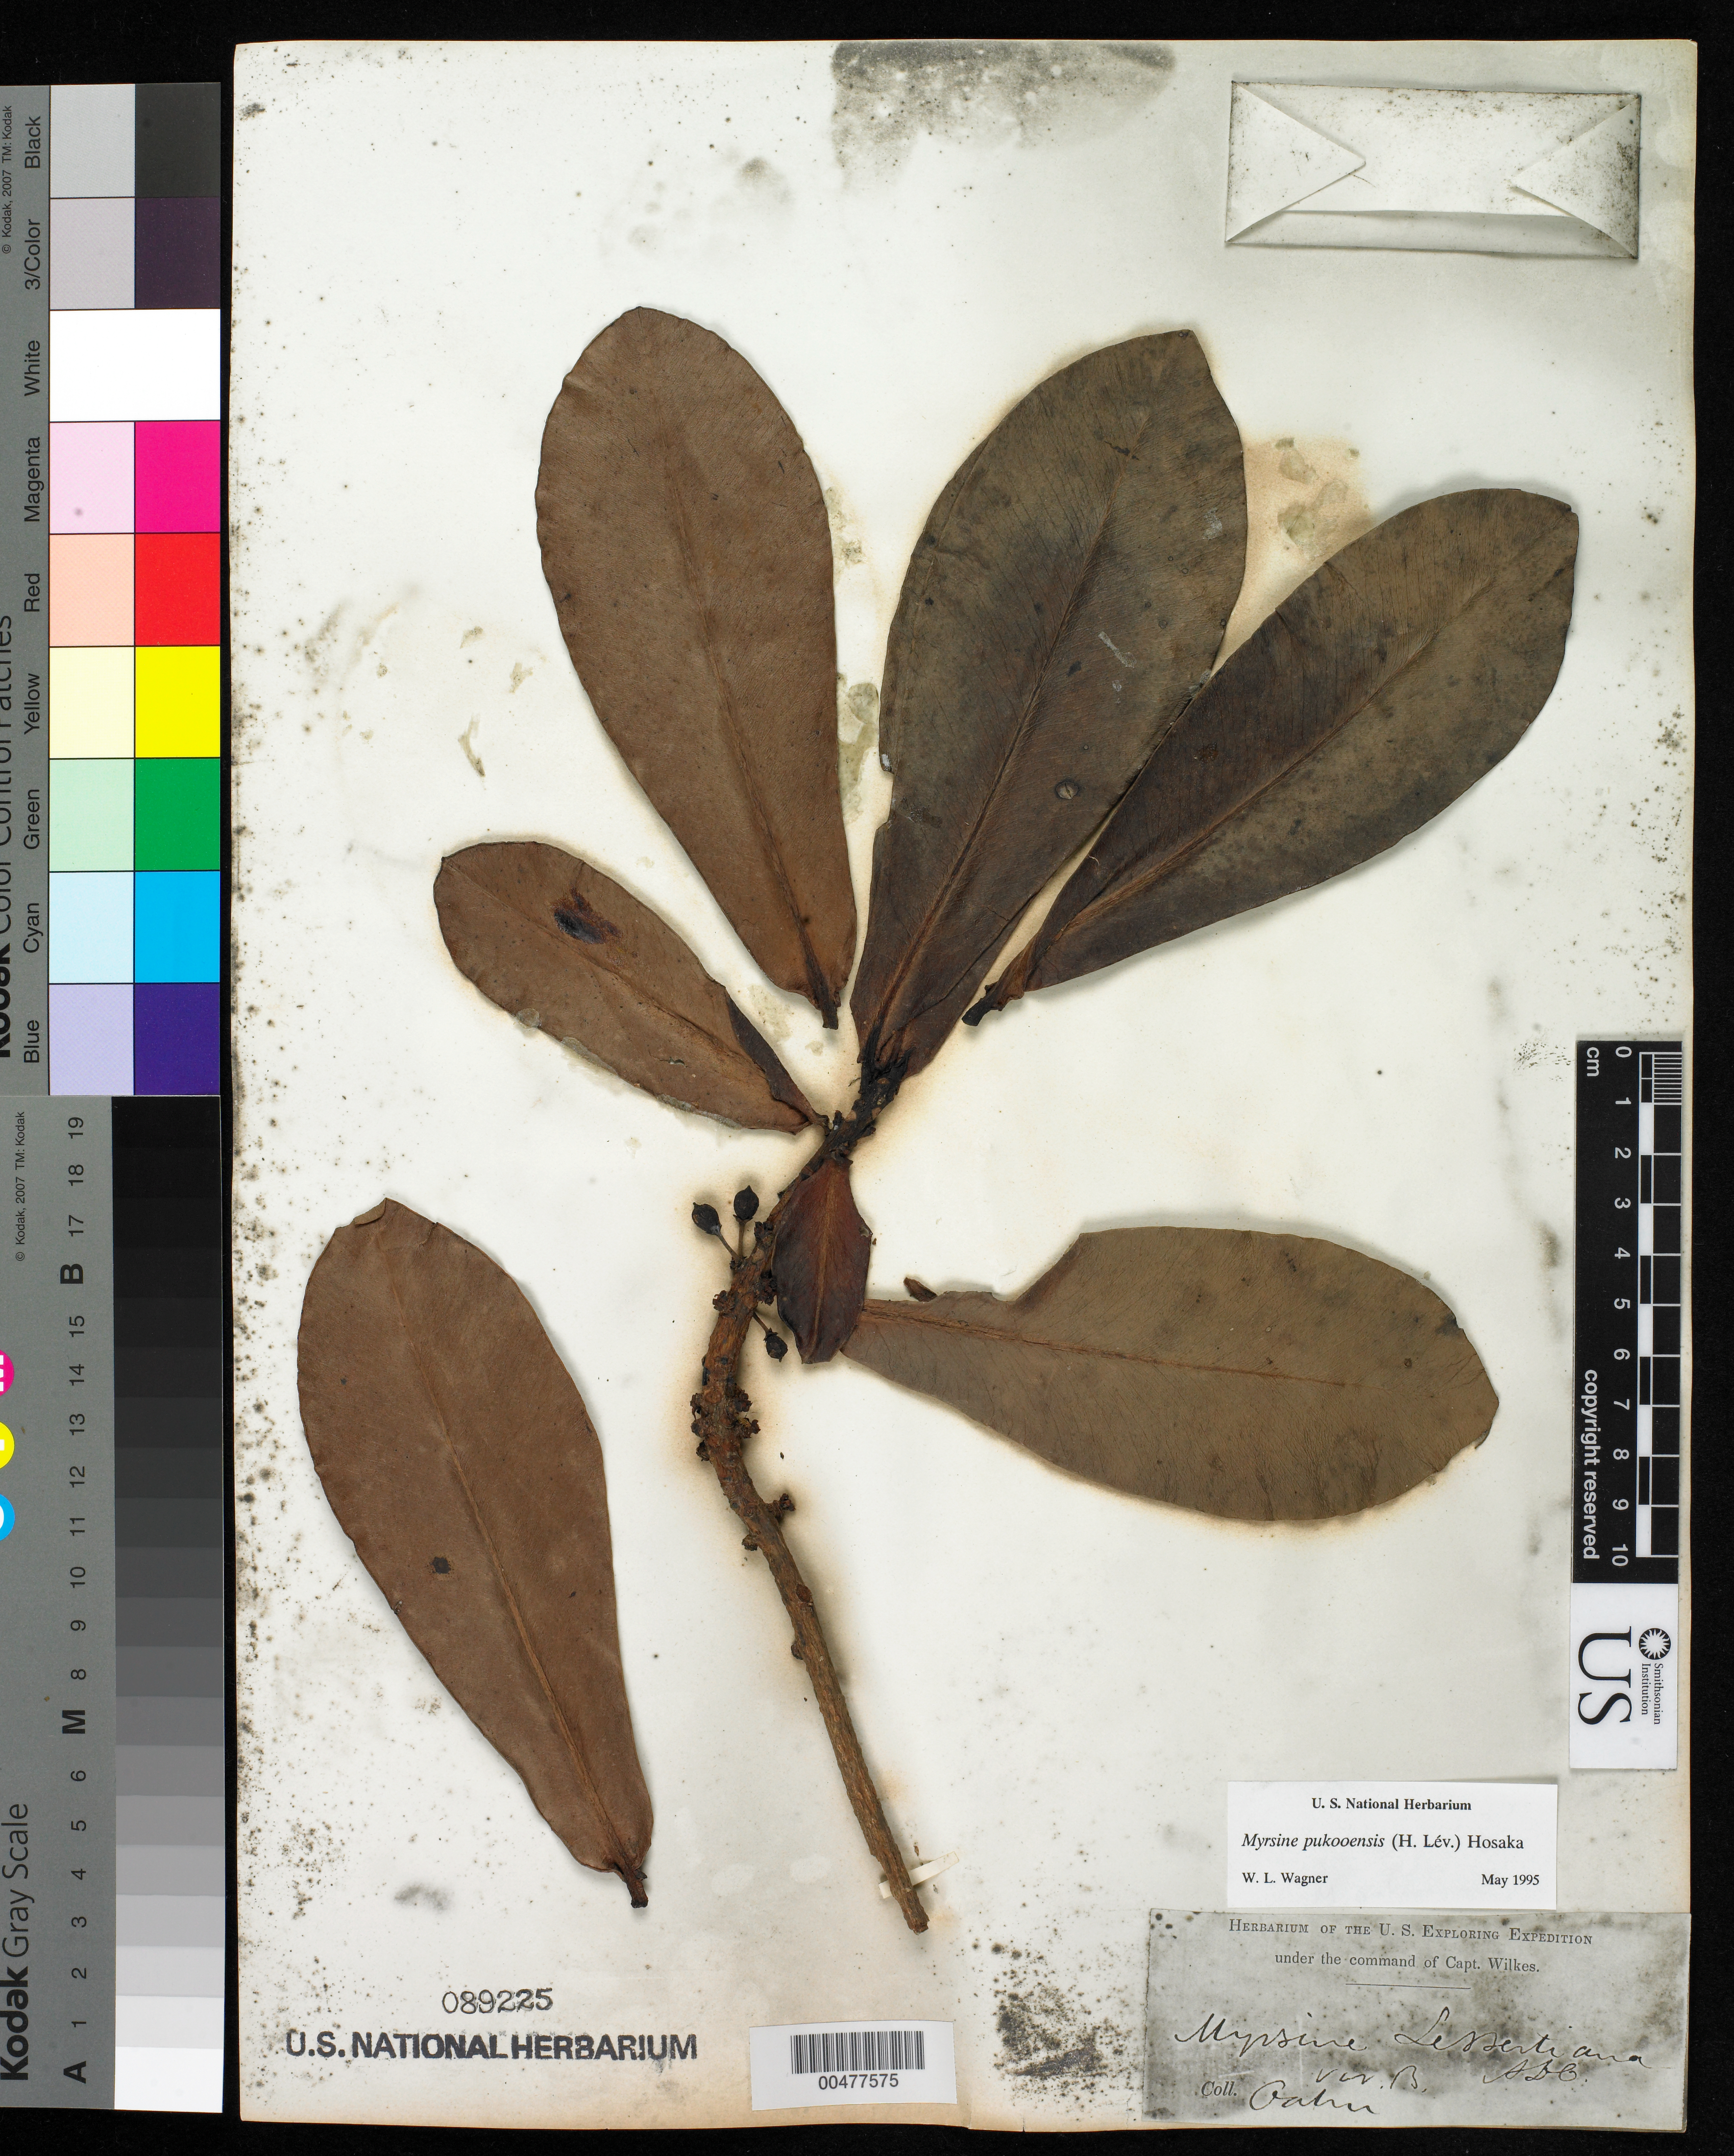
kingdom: Plantae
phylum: Tracheophyta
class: Magnoliopsida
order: Ericales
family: Primulaceae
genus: Myrsine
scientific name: Myrsine pukooensis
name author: (H. Lév.) Hosaka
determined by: Wagner, W. L., (BOT), Smithsonian Institution - National Museum of Natural History (UNITED STATES)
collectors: Wilkes Explor. Exped.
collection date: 1838/1842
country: United States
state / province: Hawaii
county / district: Honolulu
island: Oahu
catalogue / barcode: US 89225